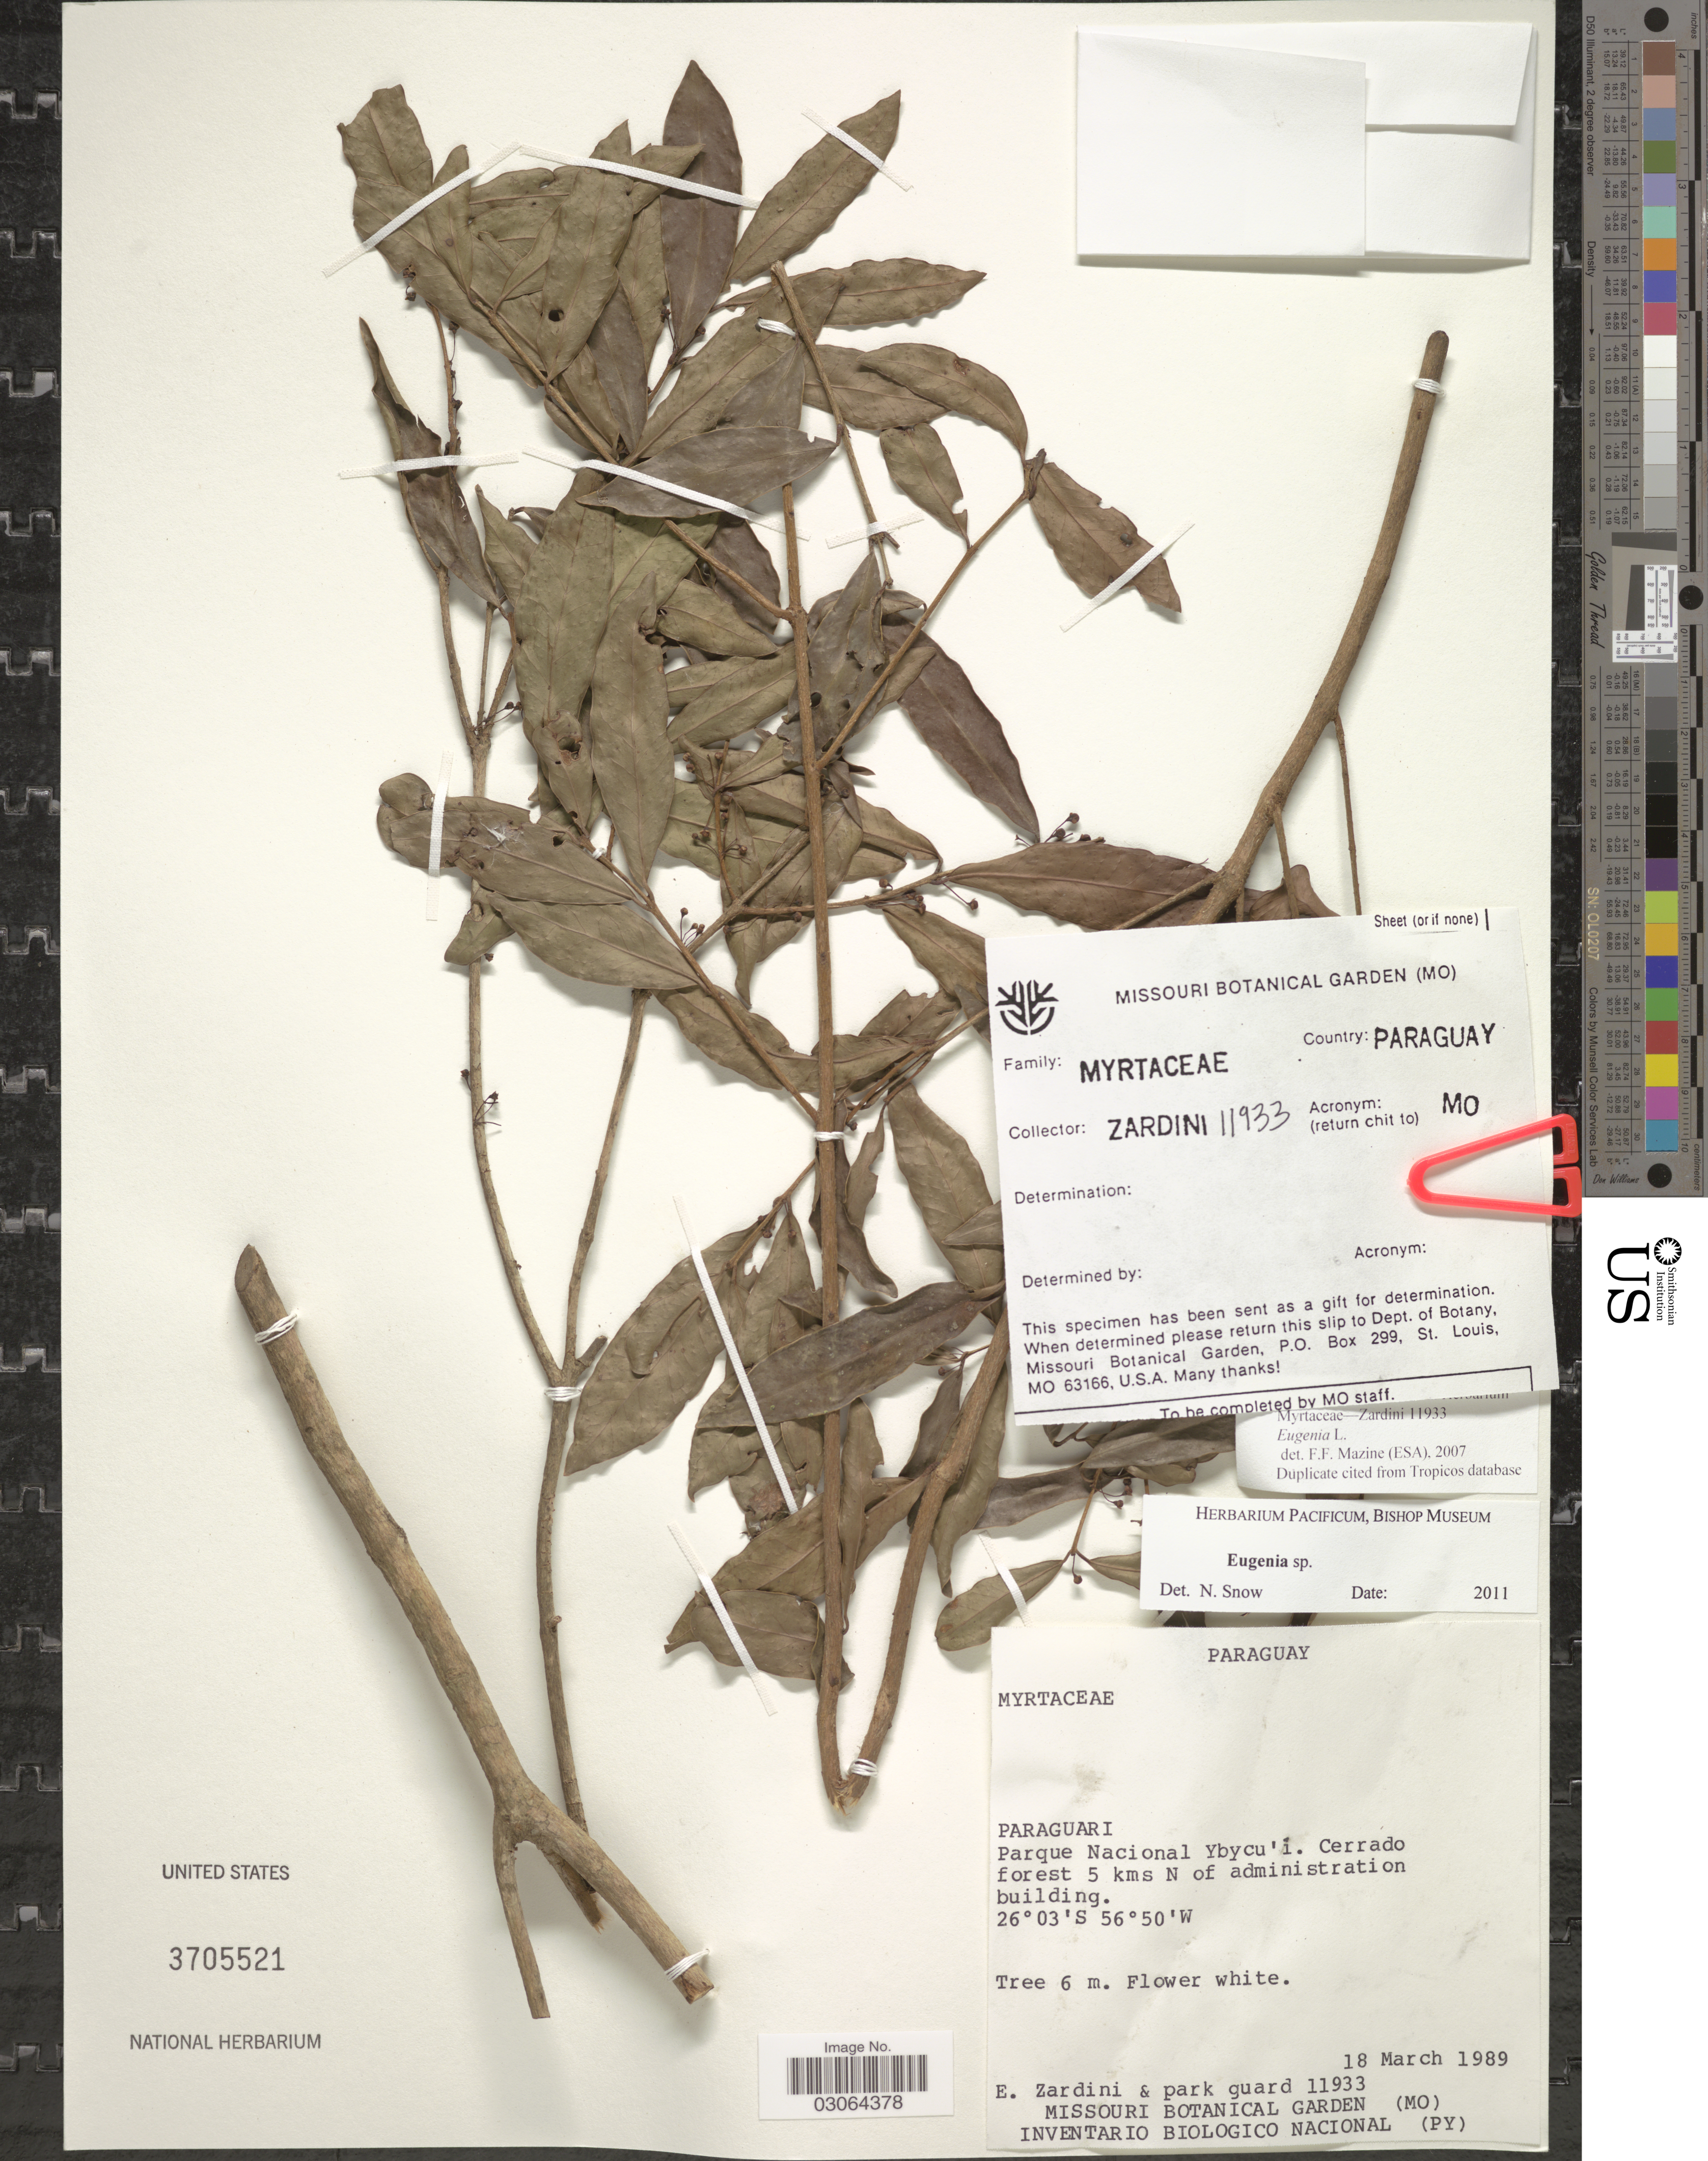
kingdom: Plantae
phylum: Tracheophyta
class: Magnoliopsida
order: Myrtales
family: Myrtaceae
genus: Eugenia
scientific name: Eugenia sp.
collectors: E. Zardini & Park guard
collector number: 11933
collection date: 1989-03-18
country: Paraguay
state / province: Paraguari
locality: Parque Nacional Ybycu'í, Cerrado forest 5 kms N of administration building.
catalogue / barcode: US 3705521